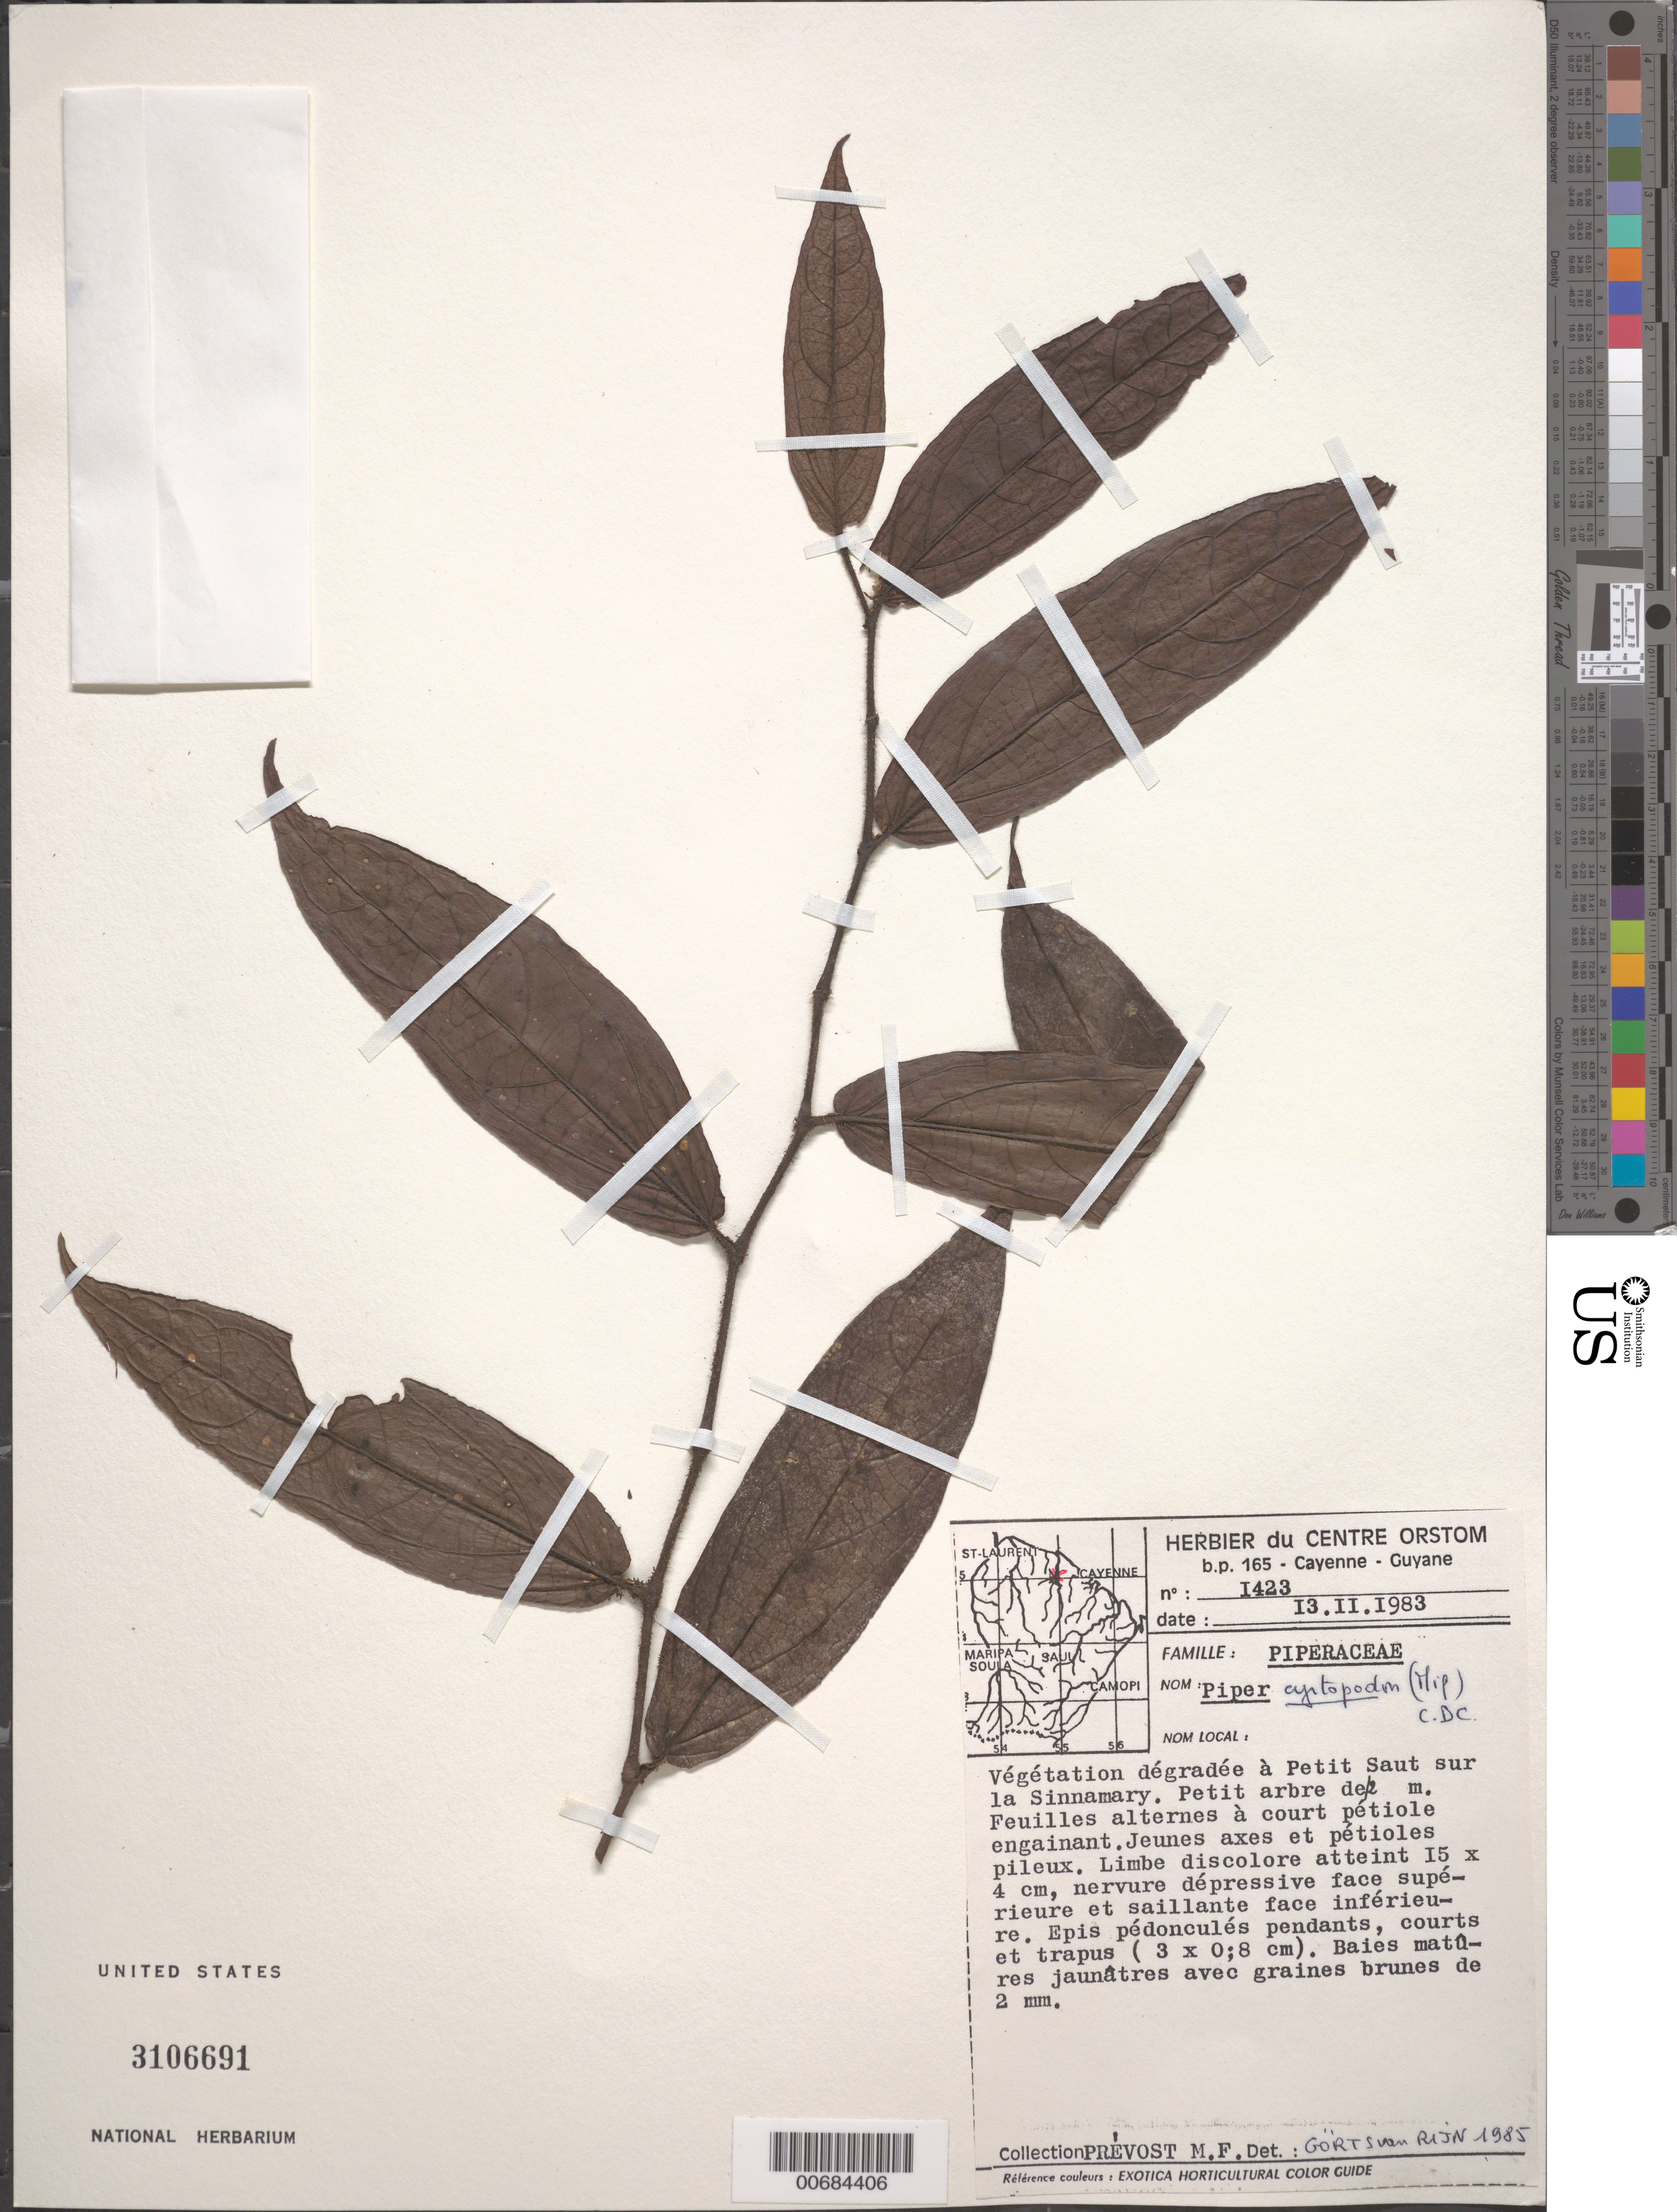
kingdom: Plantae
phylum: Tracheophyta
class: Magnoliopsida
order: Piperales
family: Piperaceae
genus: Piper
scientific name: Piper cyrtopodon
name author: (Miq.) C. DC.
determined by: Görts-van Rijn, A. R. A.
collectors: M.-F. Prévost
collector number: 1423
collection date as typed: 13-Feb-83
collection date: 1983-02-13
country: French Guiana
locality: Petit Saut sur la Sinnamary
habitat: Disturbed vegetation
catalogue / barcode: US 3106691